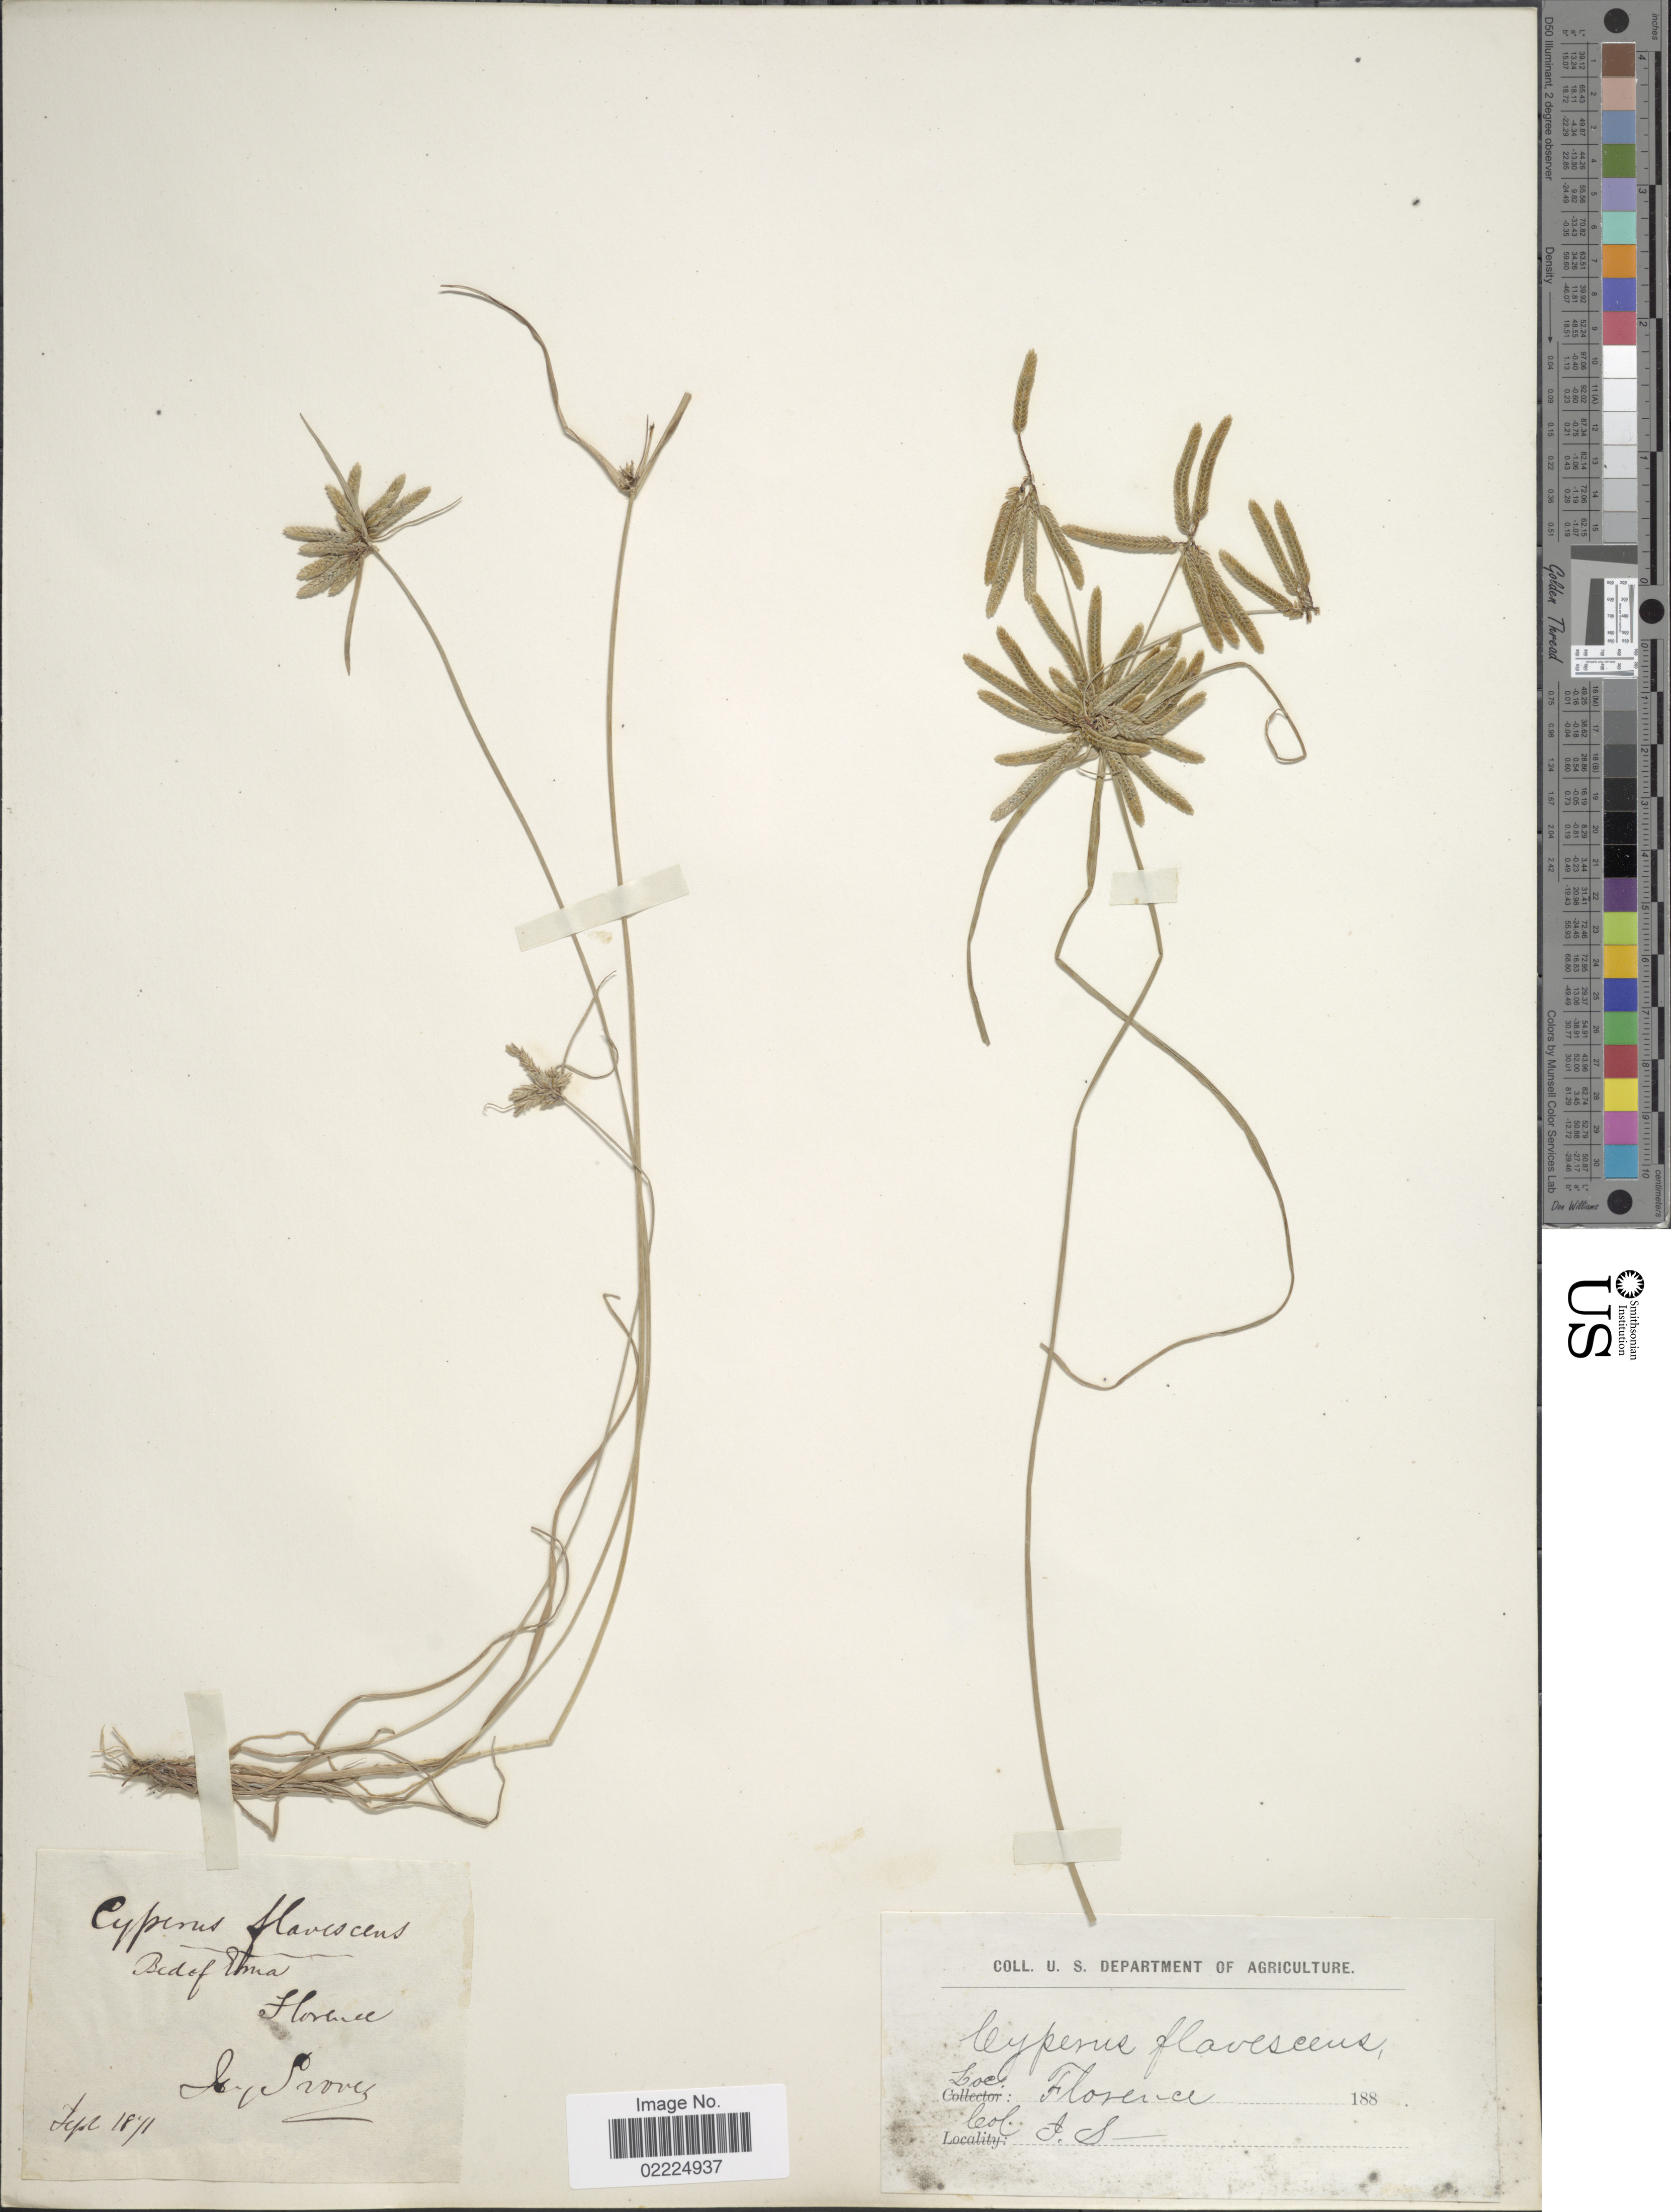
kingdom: Plantae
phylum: Tracheophyta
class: Liliopsida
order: Poales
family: Cyperaceae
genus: Cyperus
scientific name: Cyperus flavescens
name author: L.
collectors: J. Sroves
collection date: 1871-09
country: Italy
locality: Florence